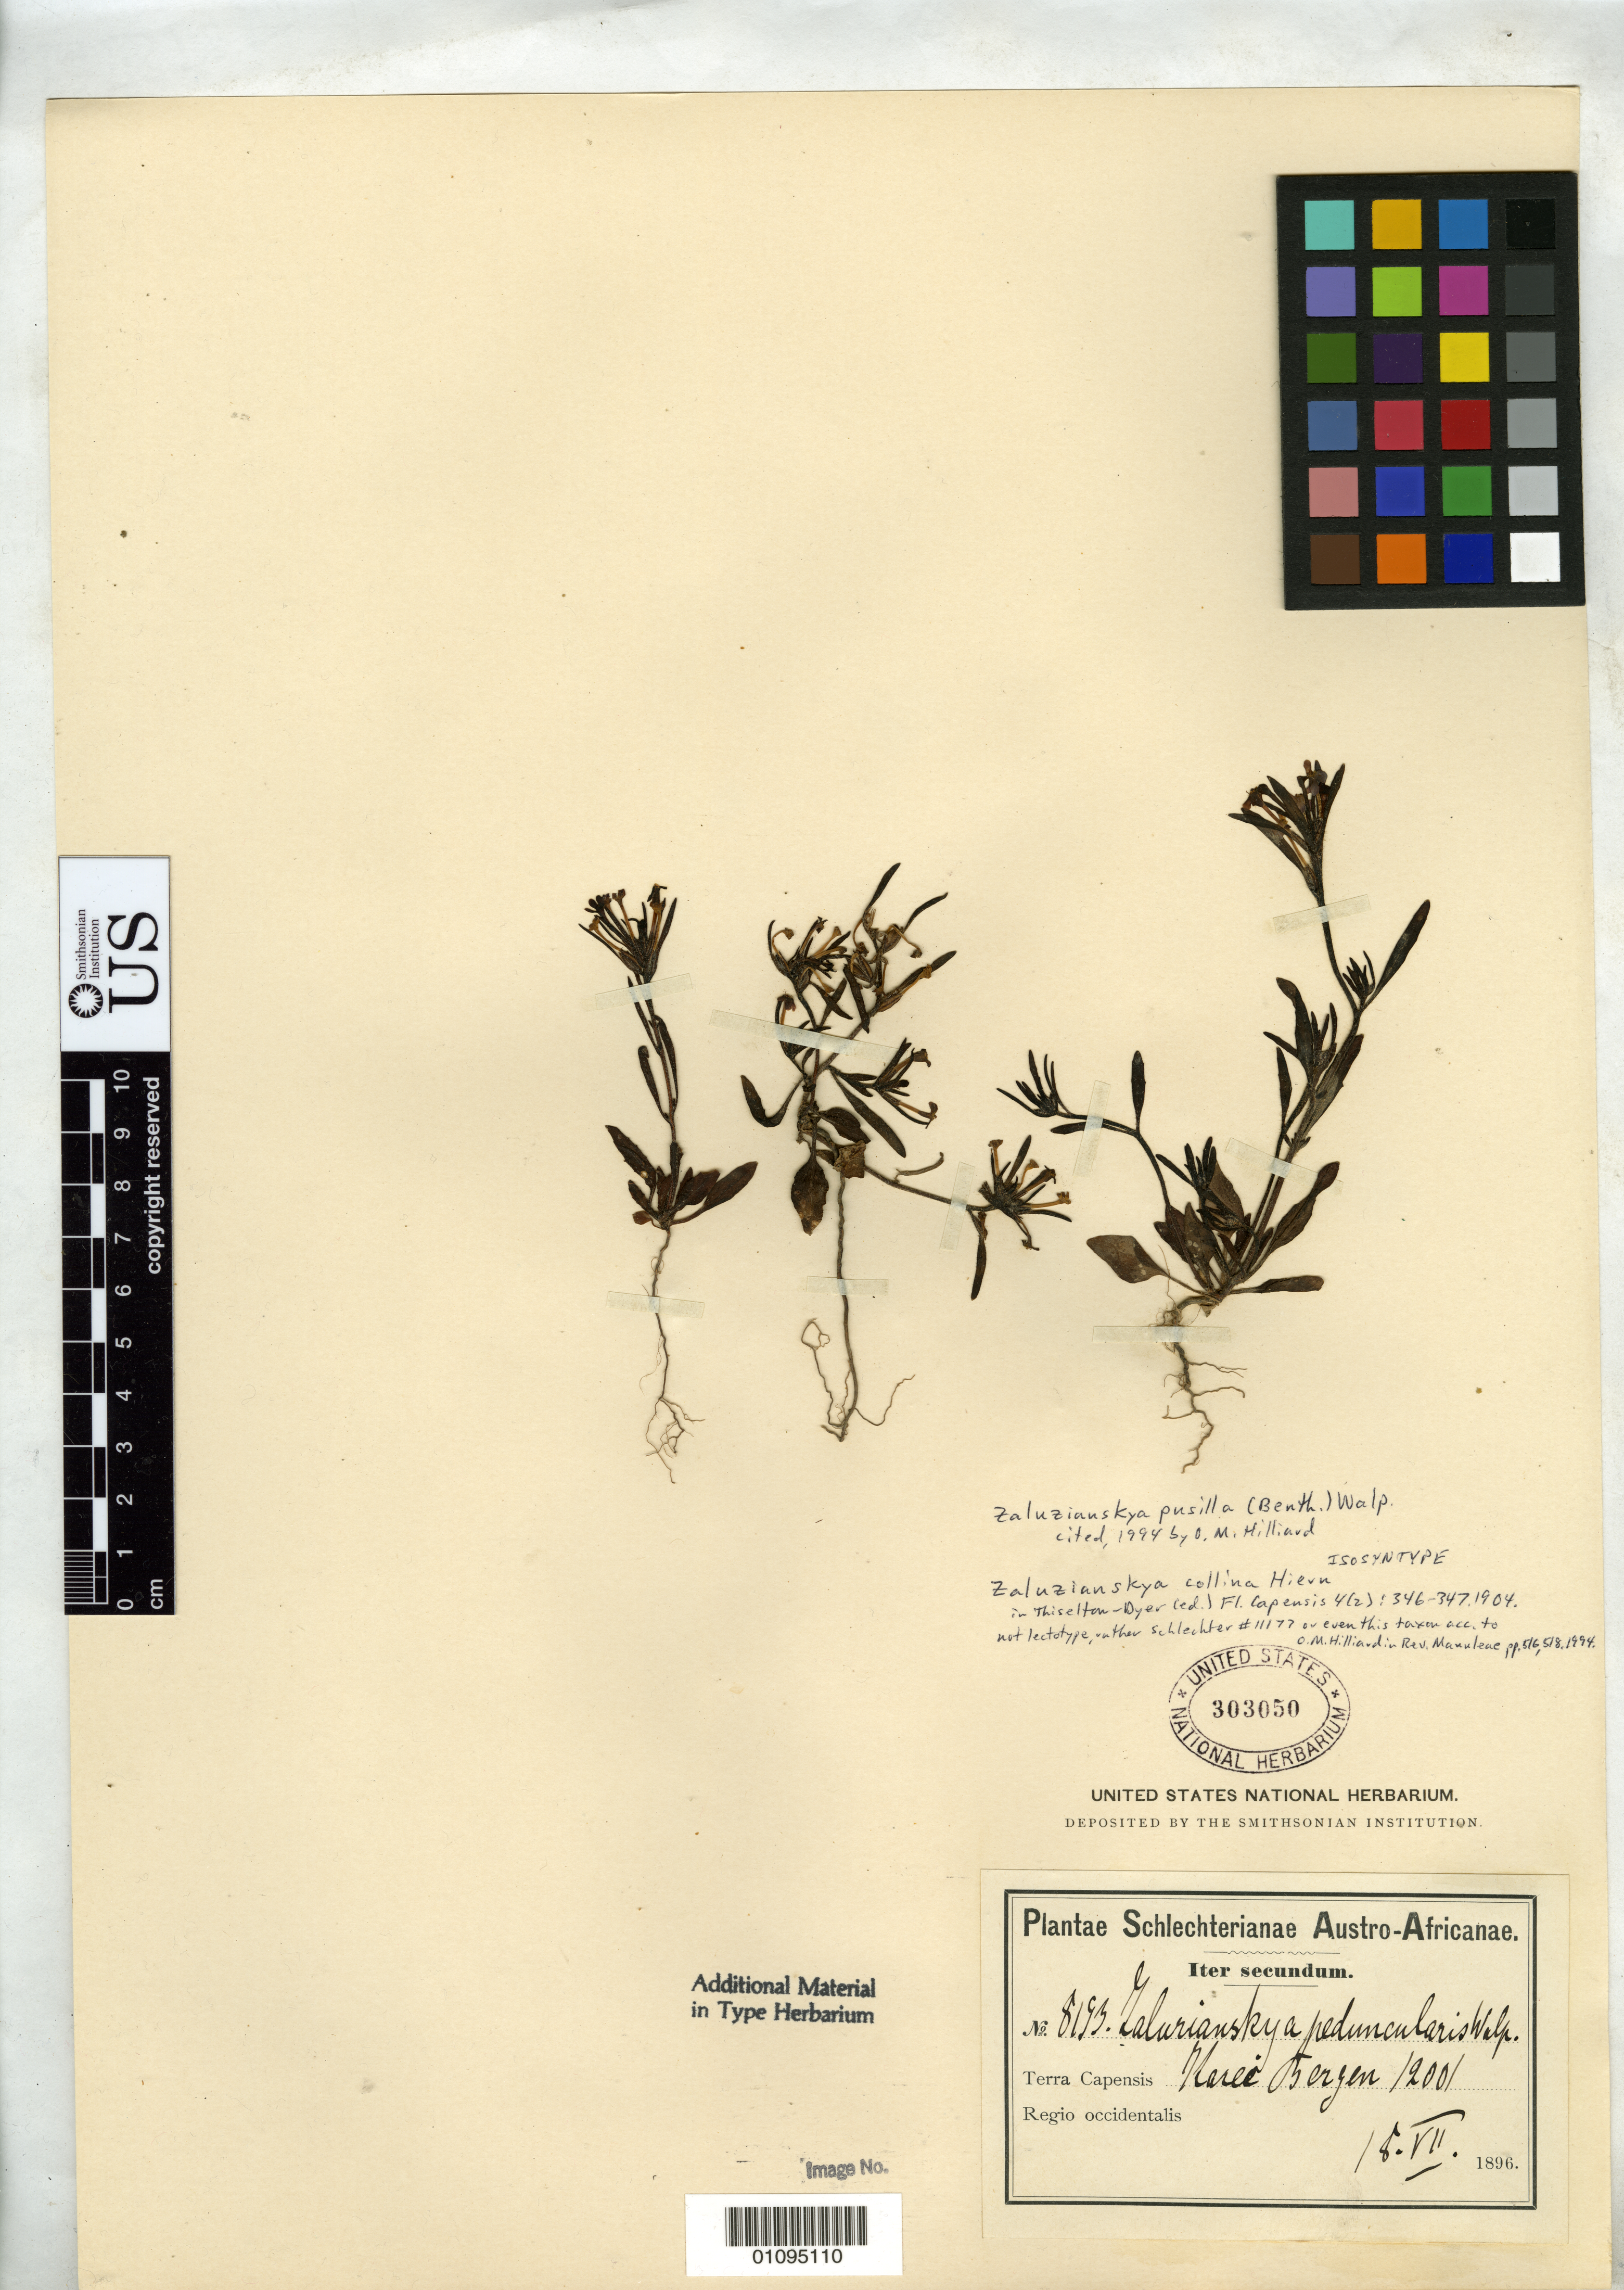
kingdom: Plantae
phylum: Tracheophyta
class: Magnoliopsida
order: Lamiales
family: Scrophulariaceae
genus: Zaluzianskya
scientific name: Zaluzianskya collina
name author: Hiern in Dyer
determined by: Smith, Stephen F., (US), NMNH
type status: Isosyntype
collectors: F. R. R. Schlechter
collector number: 8193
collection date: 1896-07-18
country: South Africa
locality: Terra Capensis- Karei 5 ergen 12001 (?)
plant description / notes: Collections Events data- unable to read label's precise locality.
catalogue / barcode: US 303050